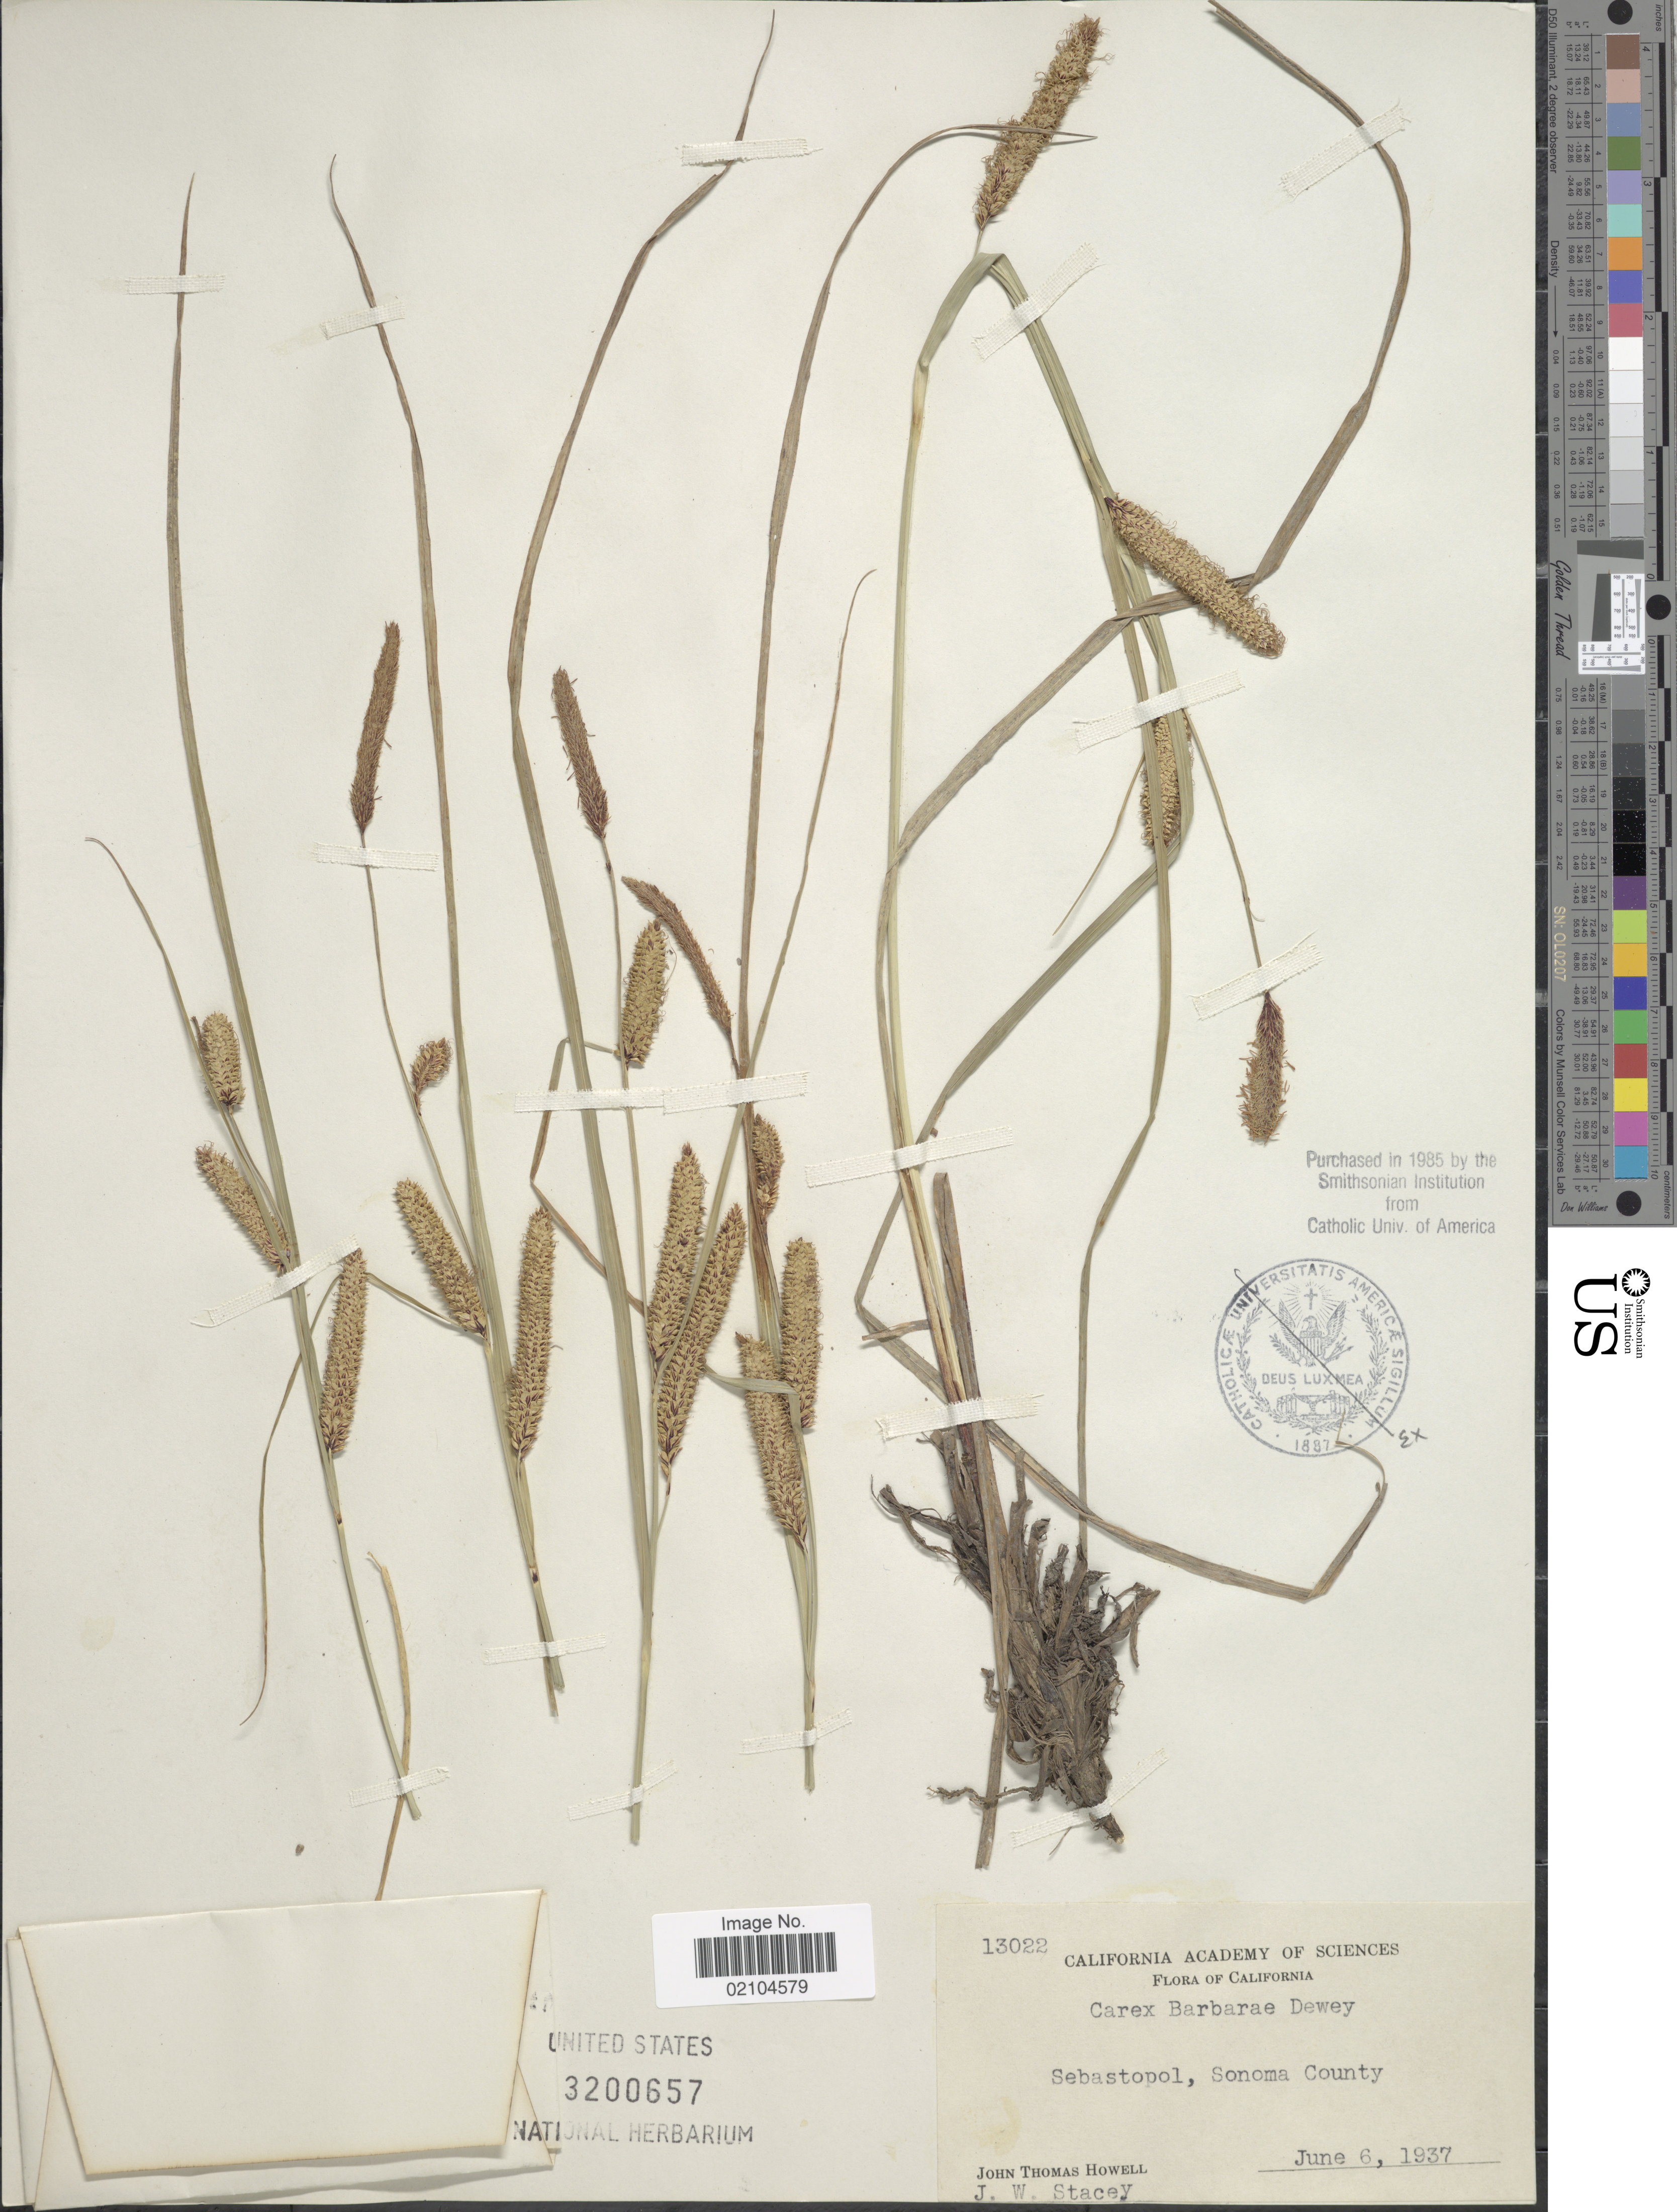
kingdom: Plantae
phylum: Tracheophyta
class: Liliopsida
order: Poales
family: Cyperaceae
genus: Carex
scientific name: Carex barbarae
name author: Dewey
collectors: J. T. Howell & J. W. Stacey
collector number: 13022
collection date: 1937-06-06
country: United States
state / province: California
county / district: Sonoma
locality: Sebastopol, Sonoma County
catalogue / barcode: US 3200657